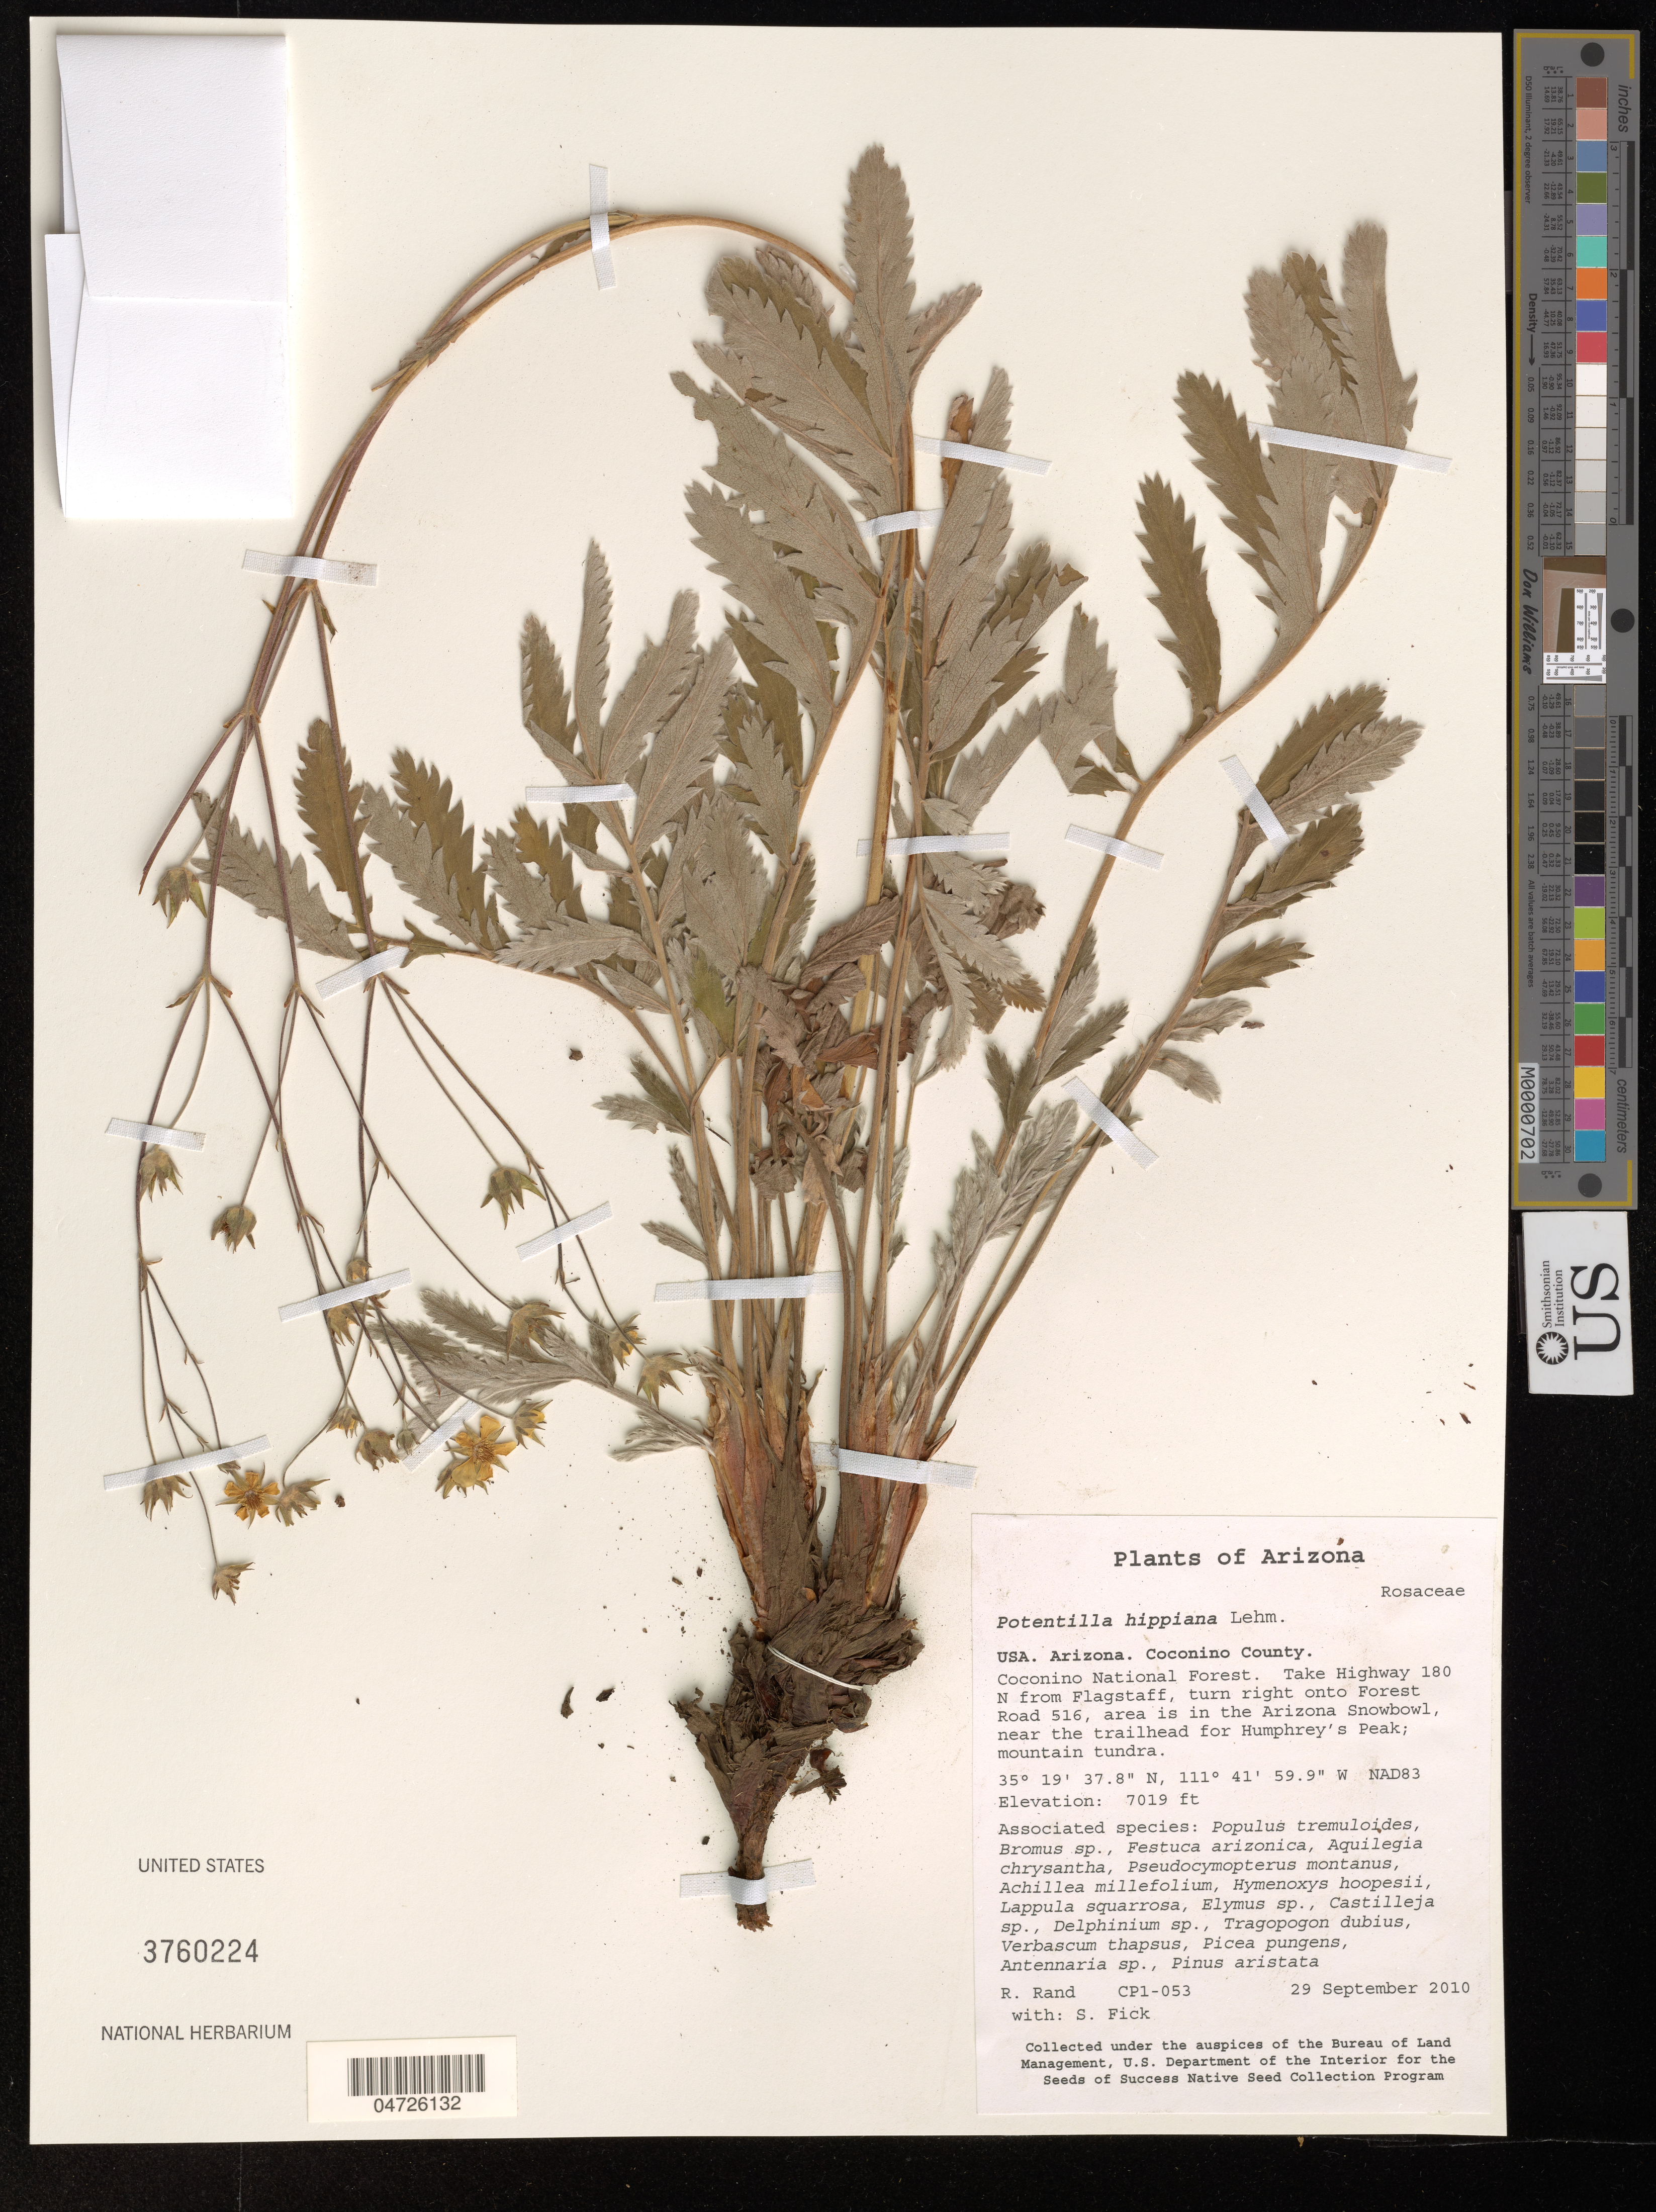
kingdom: Plantae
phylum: Tracheophyta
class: Magnoliopsida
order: Rosales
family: Rosaceae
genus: Potentilla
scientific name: Potentilla hippiana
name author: Lehm.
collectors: R. Rand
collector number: CP1-053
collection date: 2010-09-29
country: United States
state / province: Arizona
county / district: Coconino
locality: Coconino County. Coconino National Forest. Take Highway 180 N from Flagstaff, turn right onto Forest Road 516, area is in the Arizona Snowbowl, near the trailhead for Humphrey's Peak; mountain tundra. NAD83.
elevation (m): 2139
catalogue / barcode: US 3760224